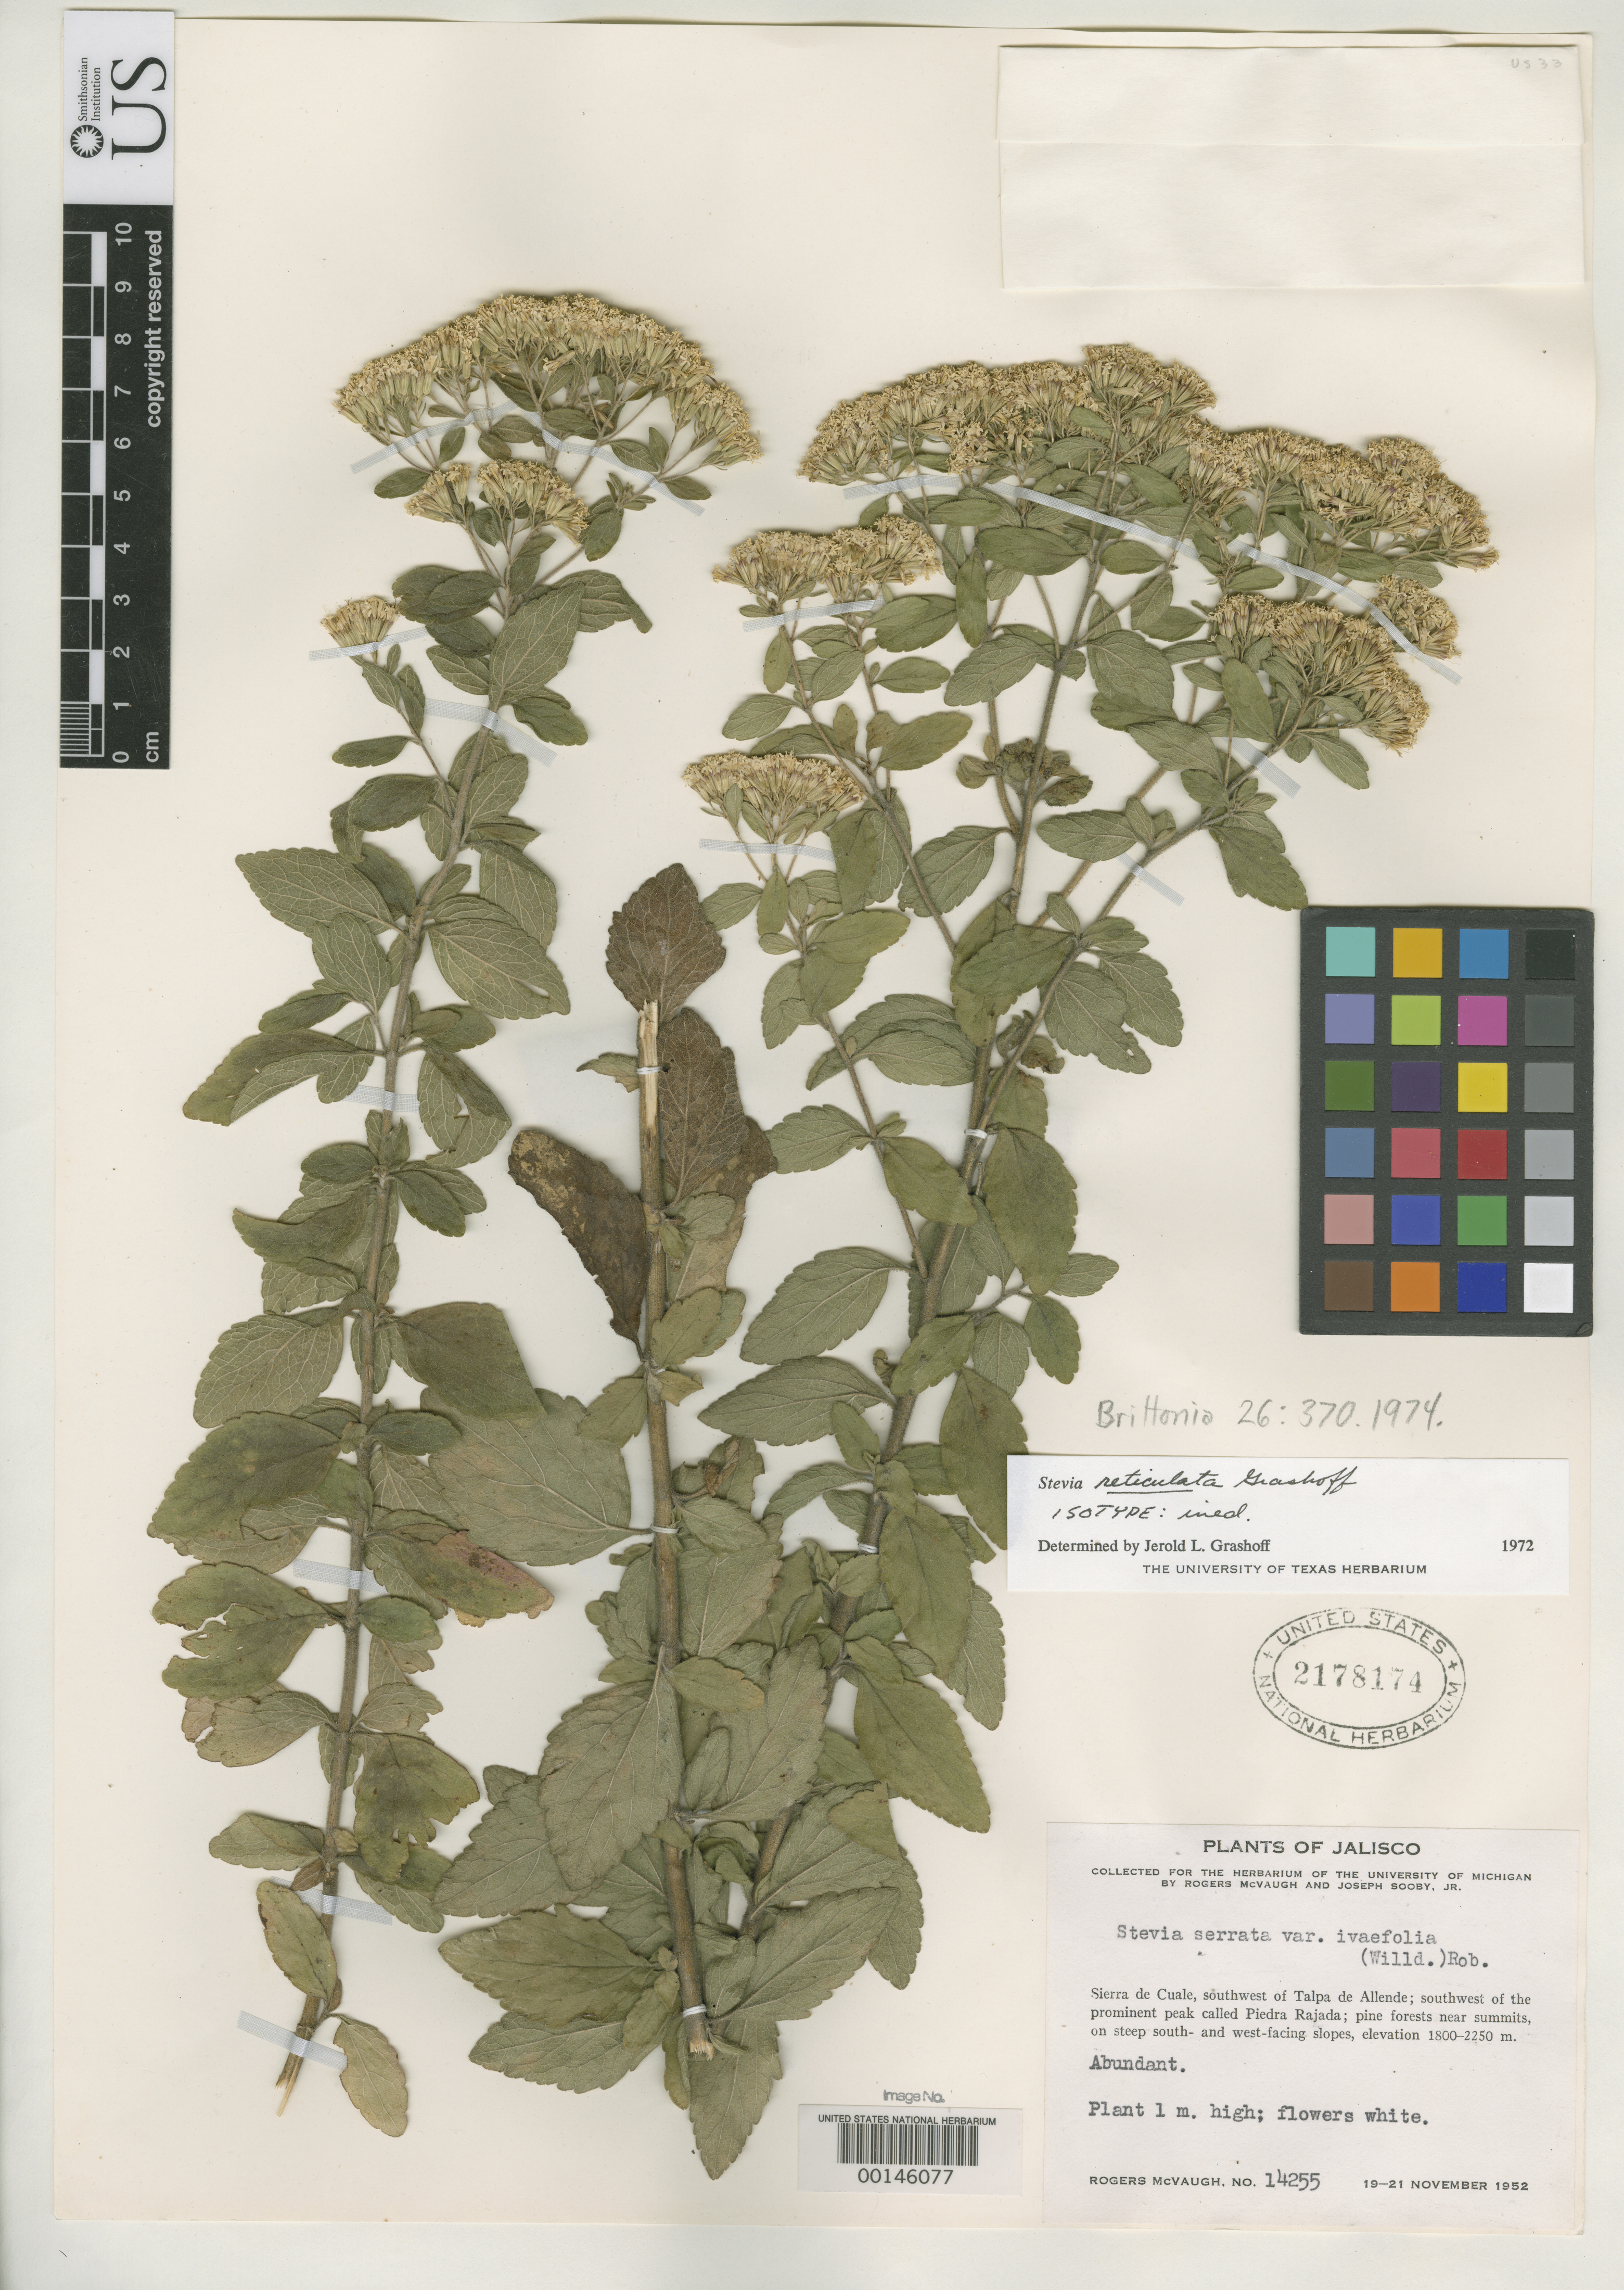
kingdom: Plantae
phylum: Tracheophyta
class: Magnoliopsida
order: Asterales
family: Asteraceae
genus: Stevia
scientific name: Stevia reticulata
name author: Grashoff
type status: Isotype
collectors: R. McVaugh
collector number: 14255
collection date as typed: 19 Nov 1952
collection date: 1952-11-19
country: Mexico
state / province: Jalisco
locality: SW slope of Sierra de Cuale; SW of Talpa de Allende.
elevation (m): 1800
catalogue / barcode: US 2178174